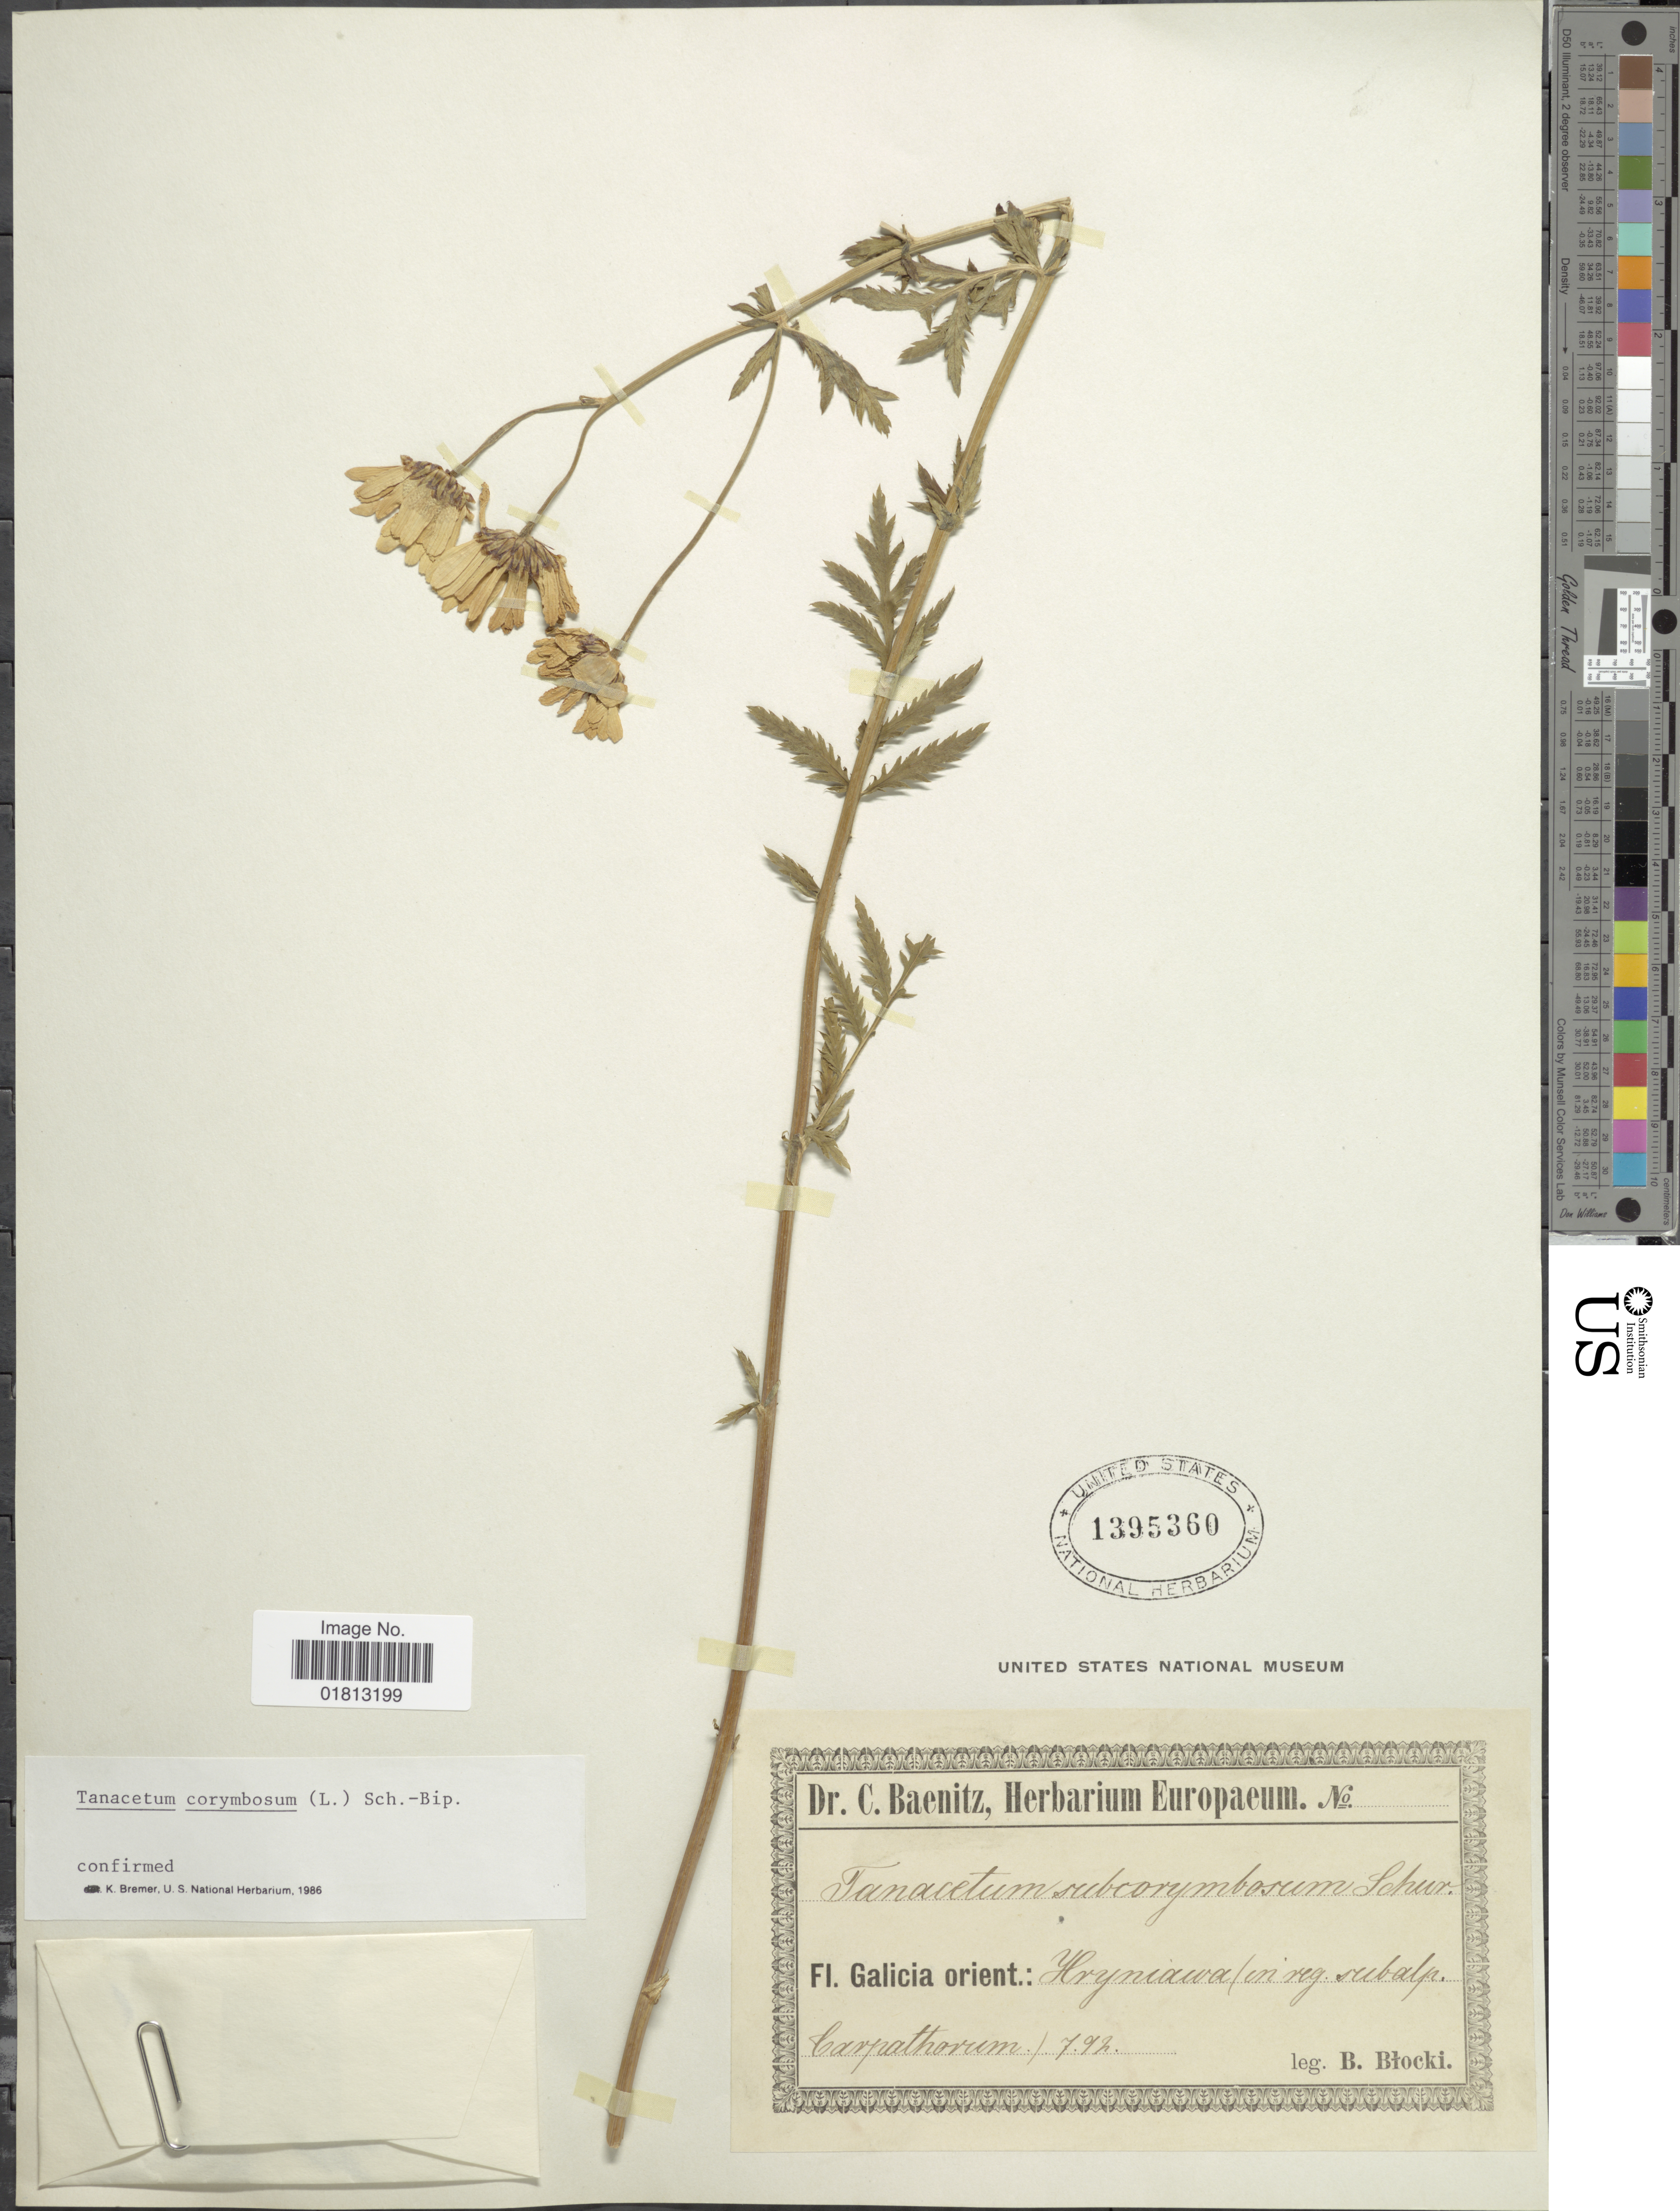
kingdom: Plantae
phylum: Tracheophyta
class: Magnoliopsida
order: Asterales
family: Asteraceae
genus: Tanacetum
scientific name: Tanacetum subcorymbosum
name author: Schur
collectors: B. Blocki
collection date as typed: Transcribed d/m/y: 1/7/92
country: Ukraine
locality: Fl. Galicia Orient.: Hrynyava. in reg subalp. Carpathorum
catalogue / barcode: US 1395360